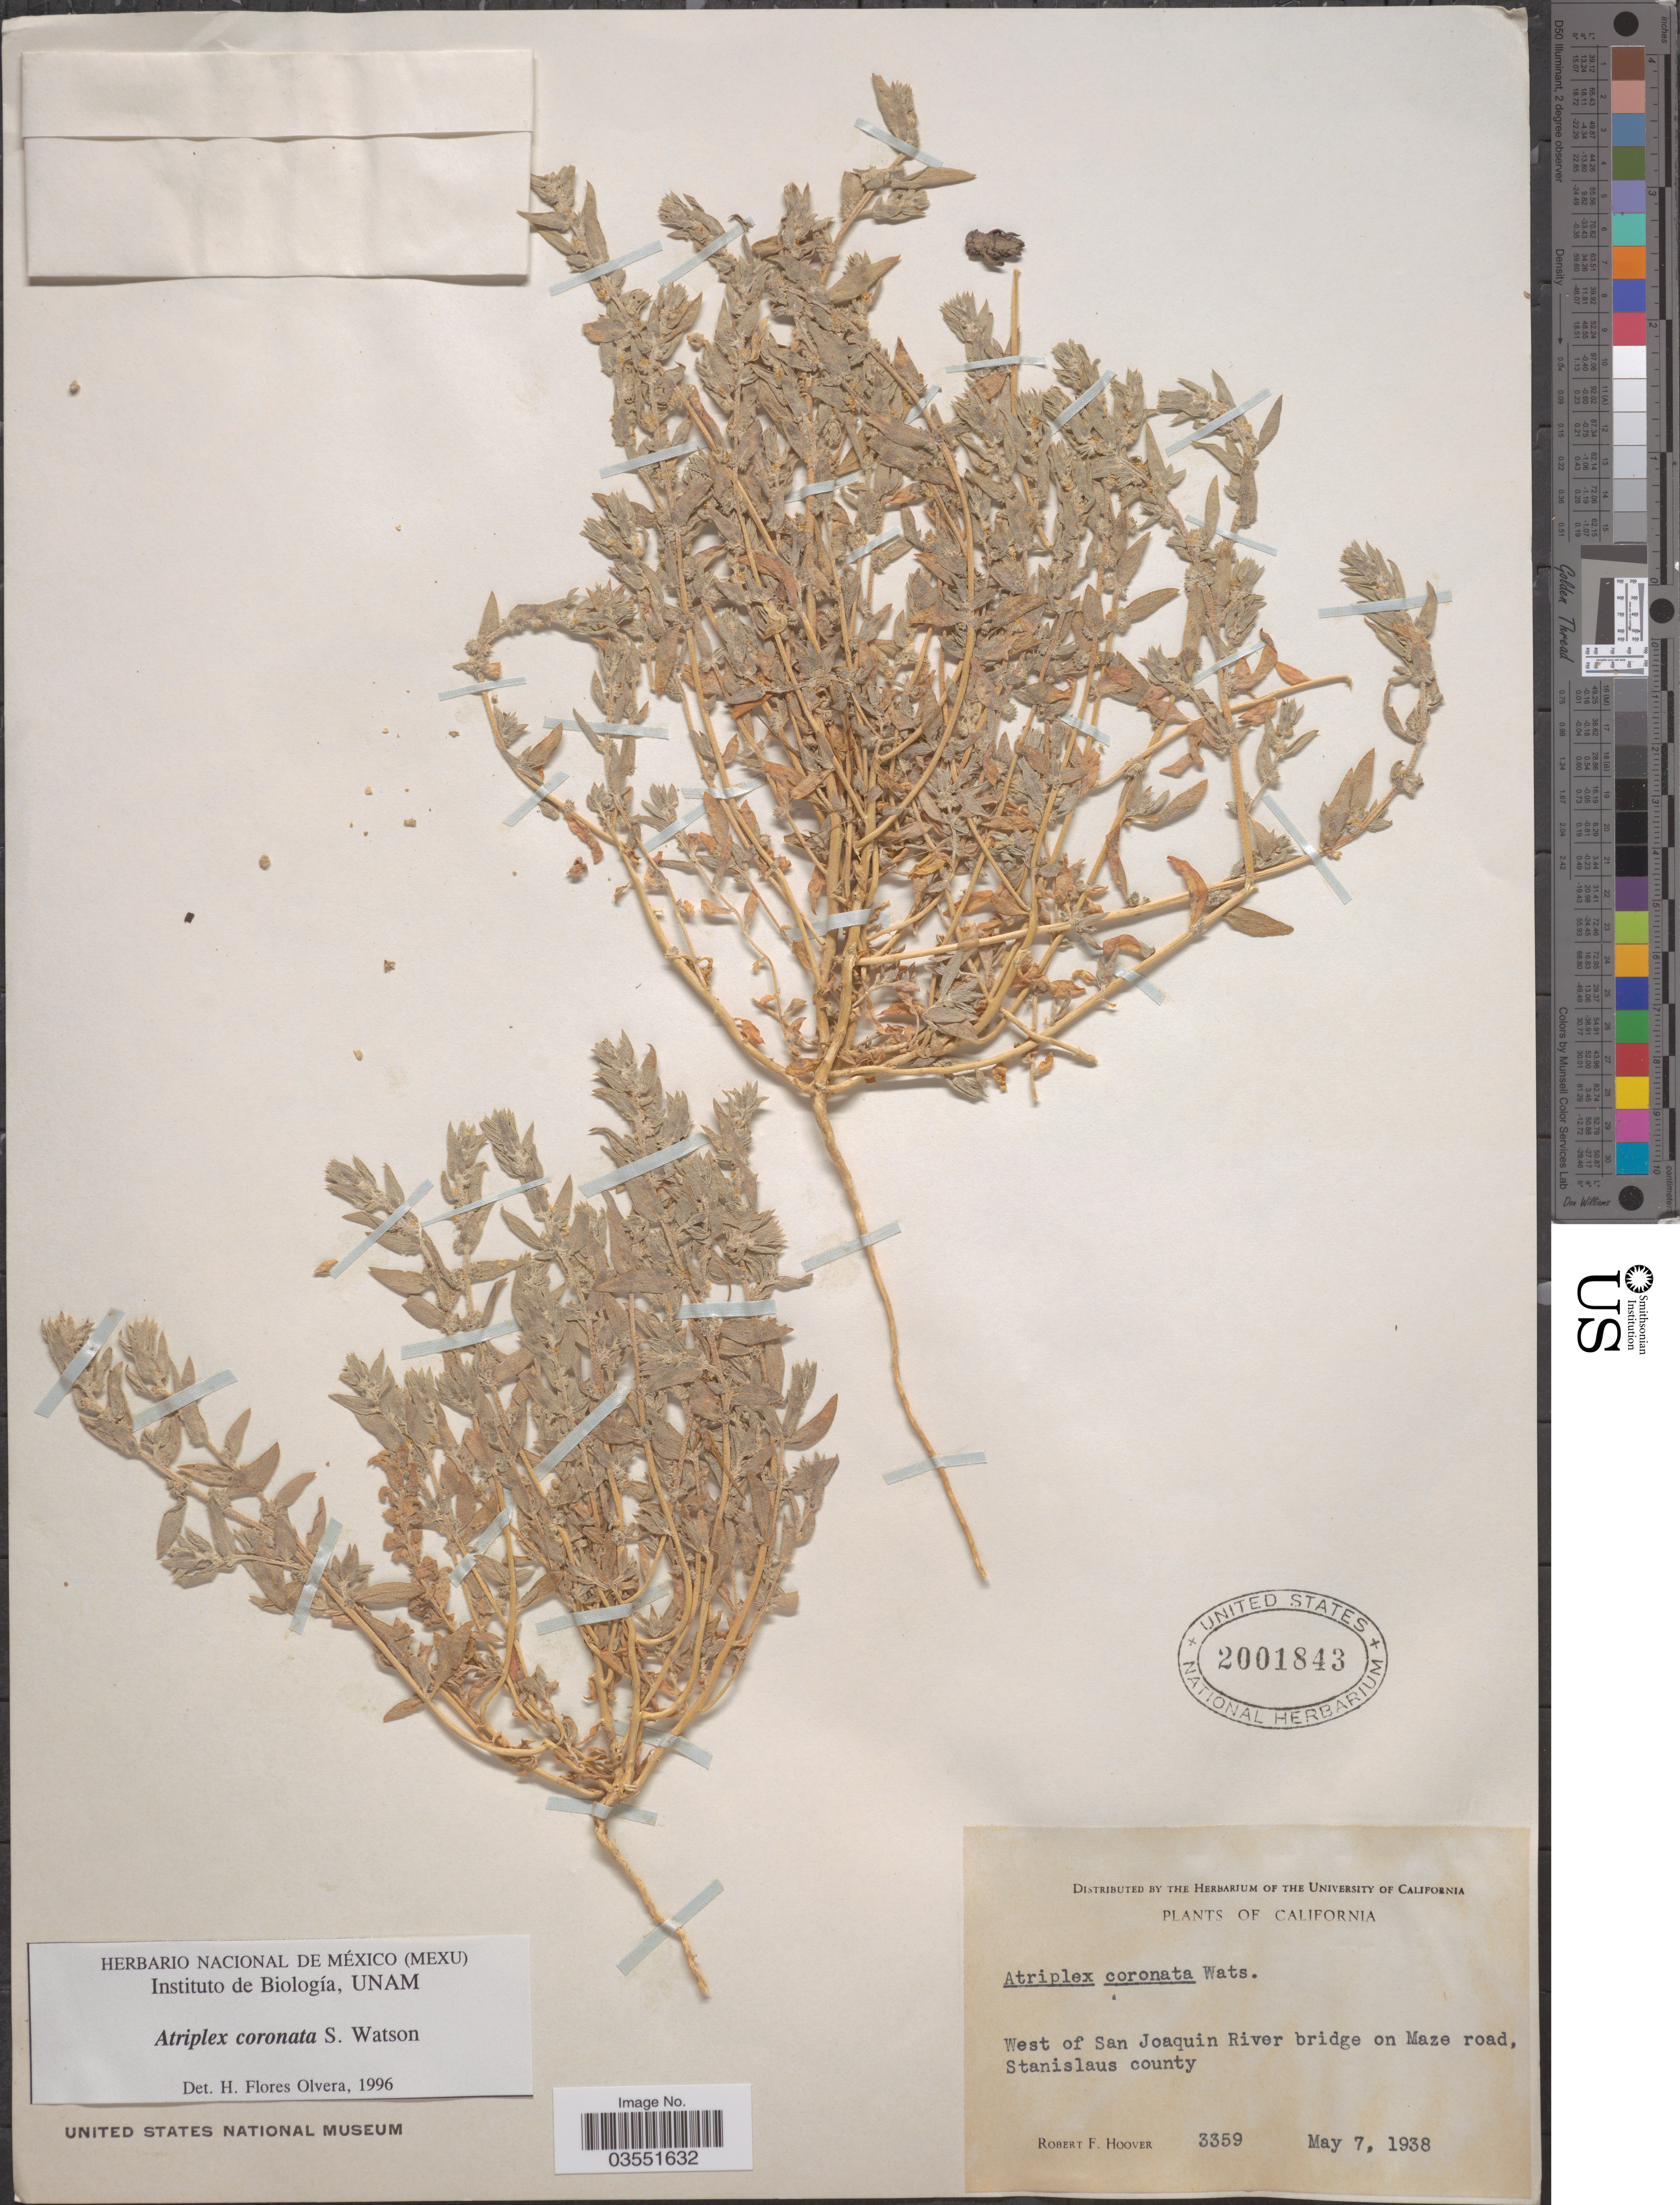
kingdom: Plantae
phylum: Tracheophyta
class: Magnoliopsida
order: Caryophyllales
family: Amaranthaceae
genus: Atriplex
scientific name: Atriplex coronata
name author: S. Watson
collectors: R. F. Hoover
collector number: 3359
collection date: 1938-05-07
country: United States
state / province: California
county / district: Stanislaus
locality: West of San Joaquin River bridge on Maze road, Stanislaus county.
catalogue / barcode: US 2001843